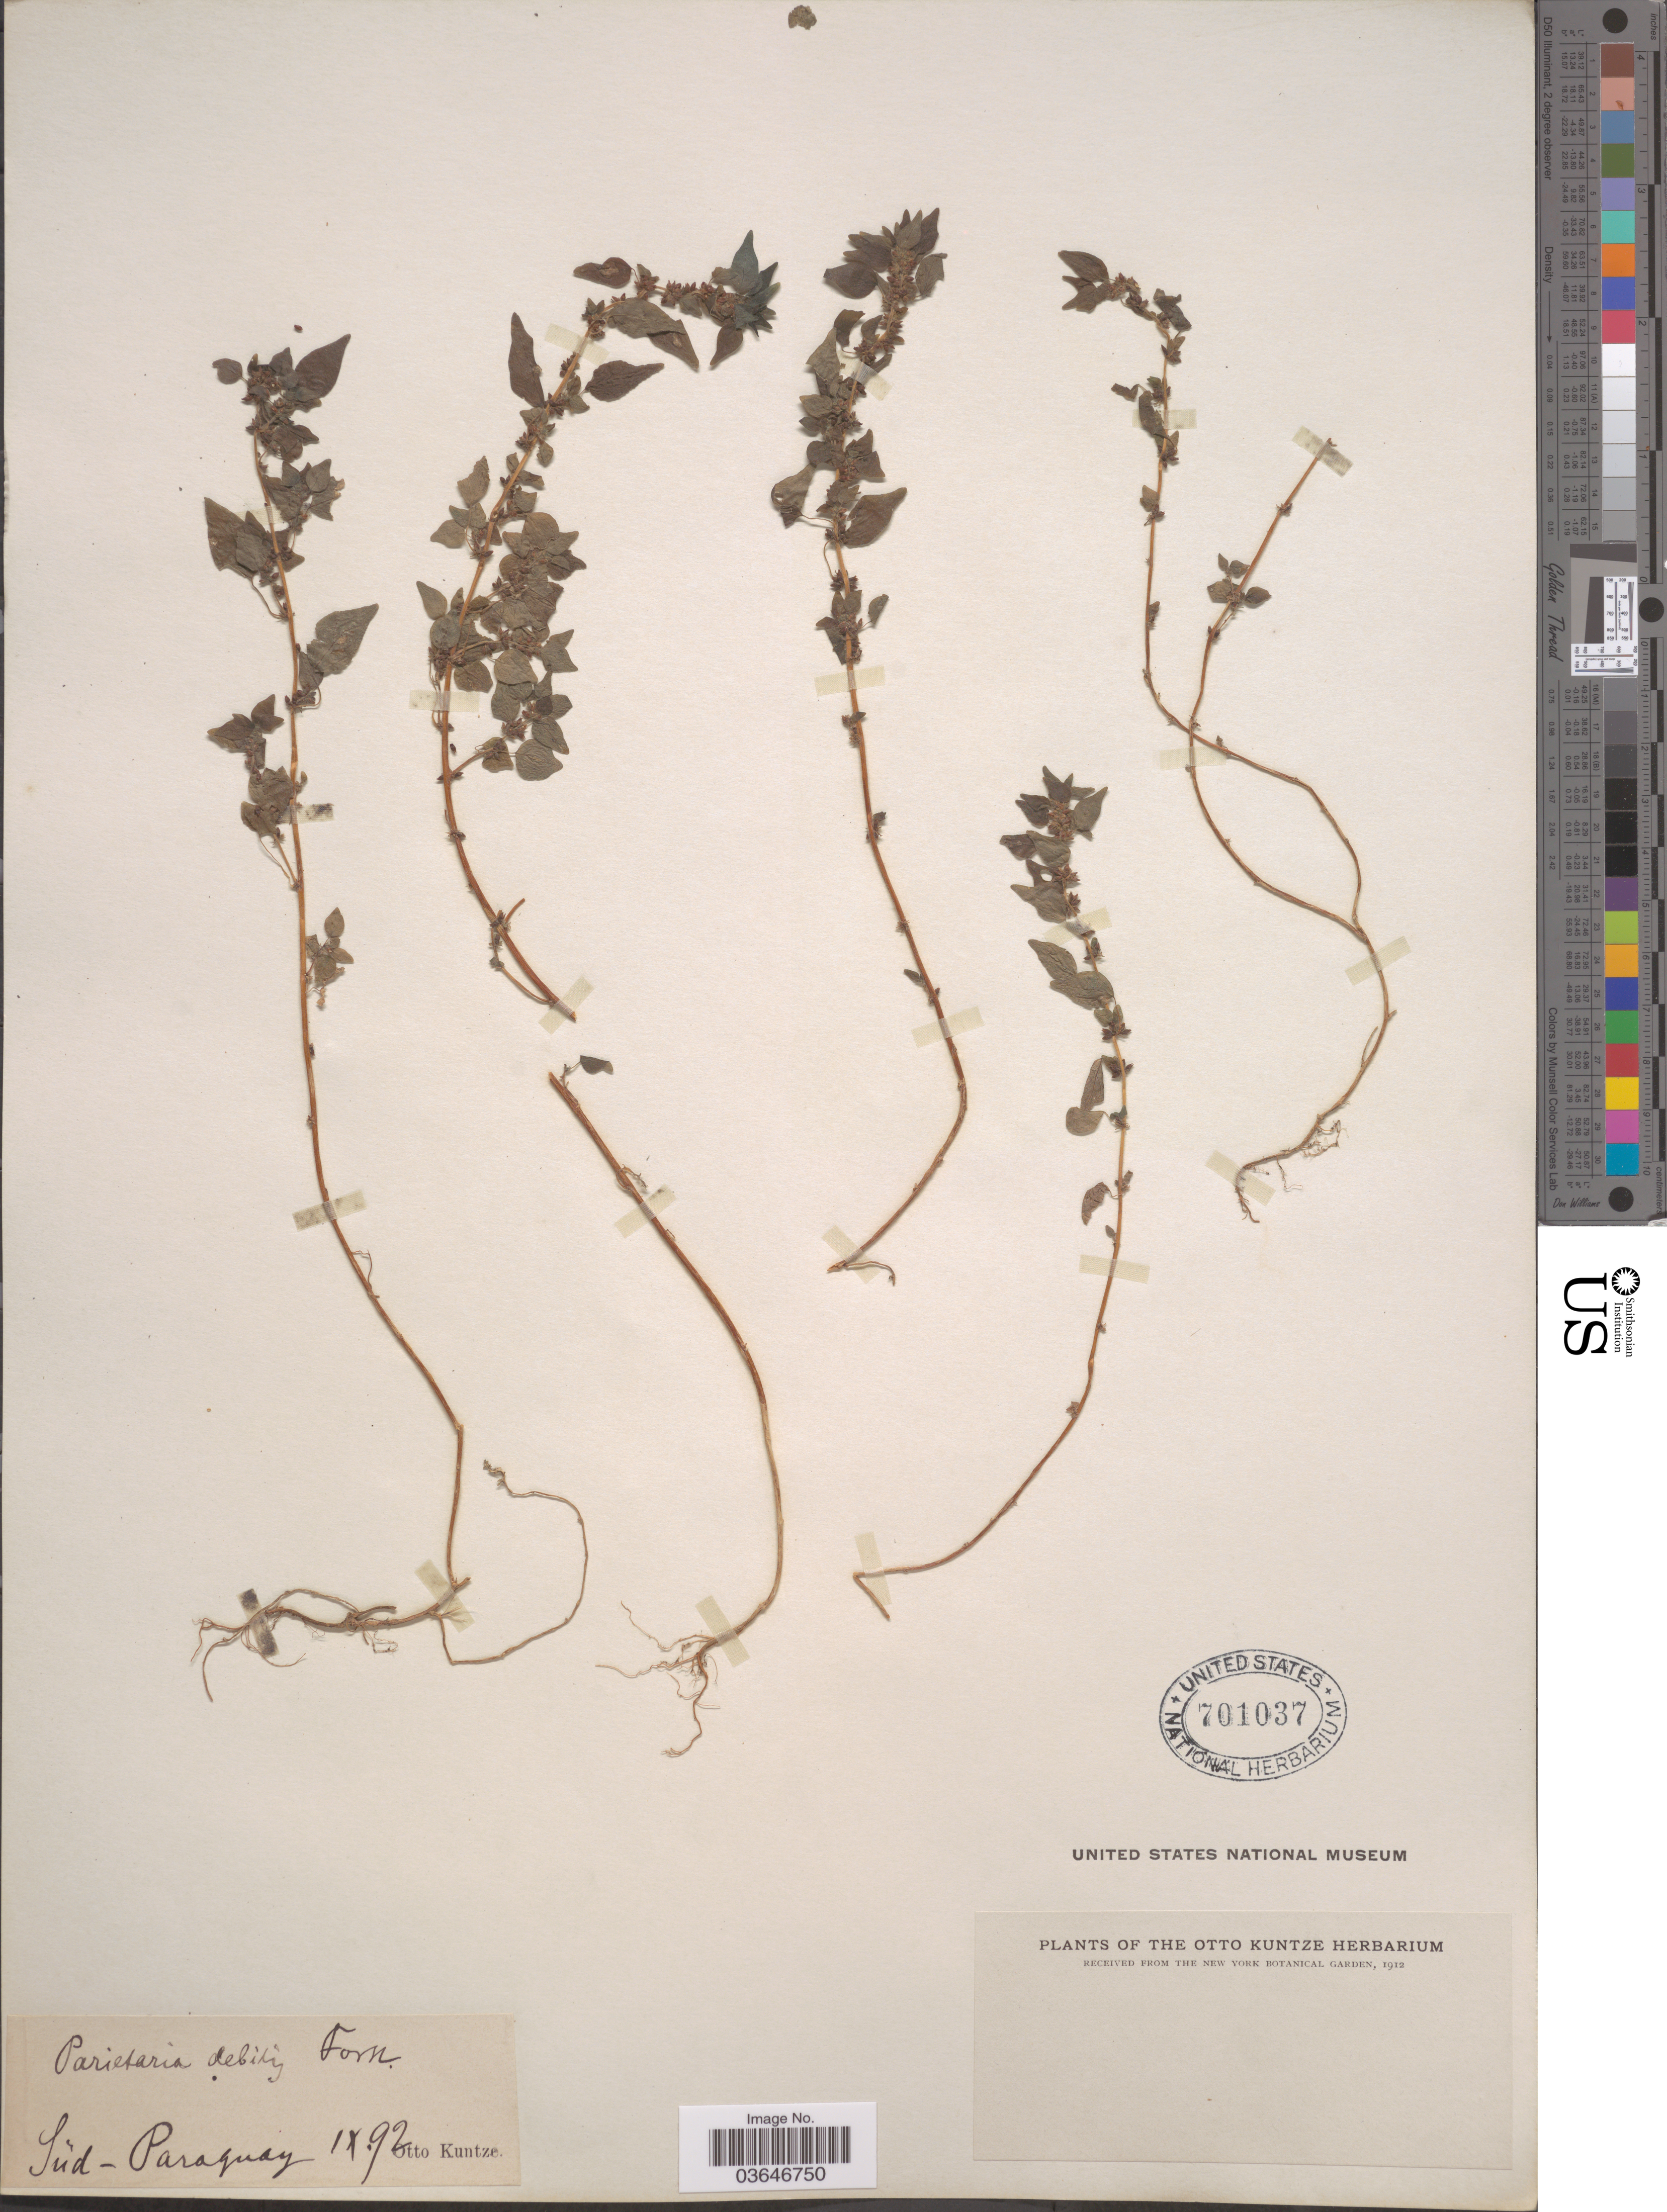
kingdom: Plantae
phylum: Tracheophyta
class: Magnoliopsida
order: Rosales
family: Urticaceae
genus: Parietaria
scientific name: Parietaria debilis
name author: G. Forst.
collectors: C.E.O. Kuntze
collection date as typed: Transcribed d/m/y: /9/92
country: Paraguay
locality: Süd-Paraguay.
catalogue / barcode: US 701037